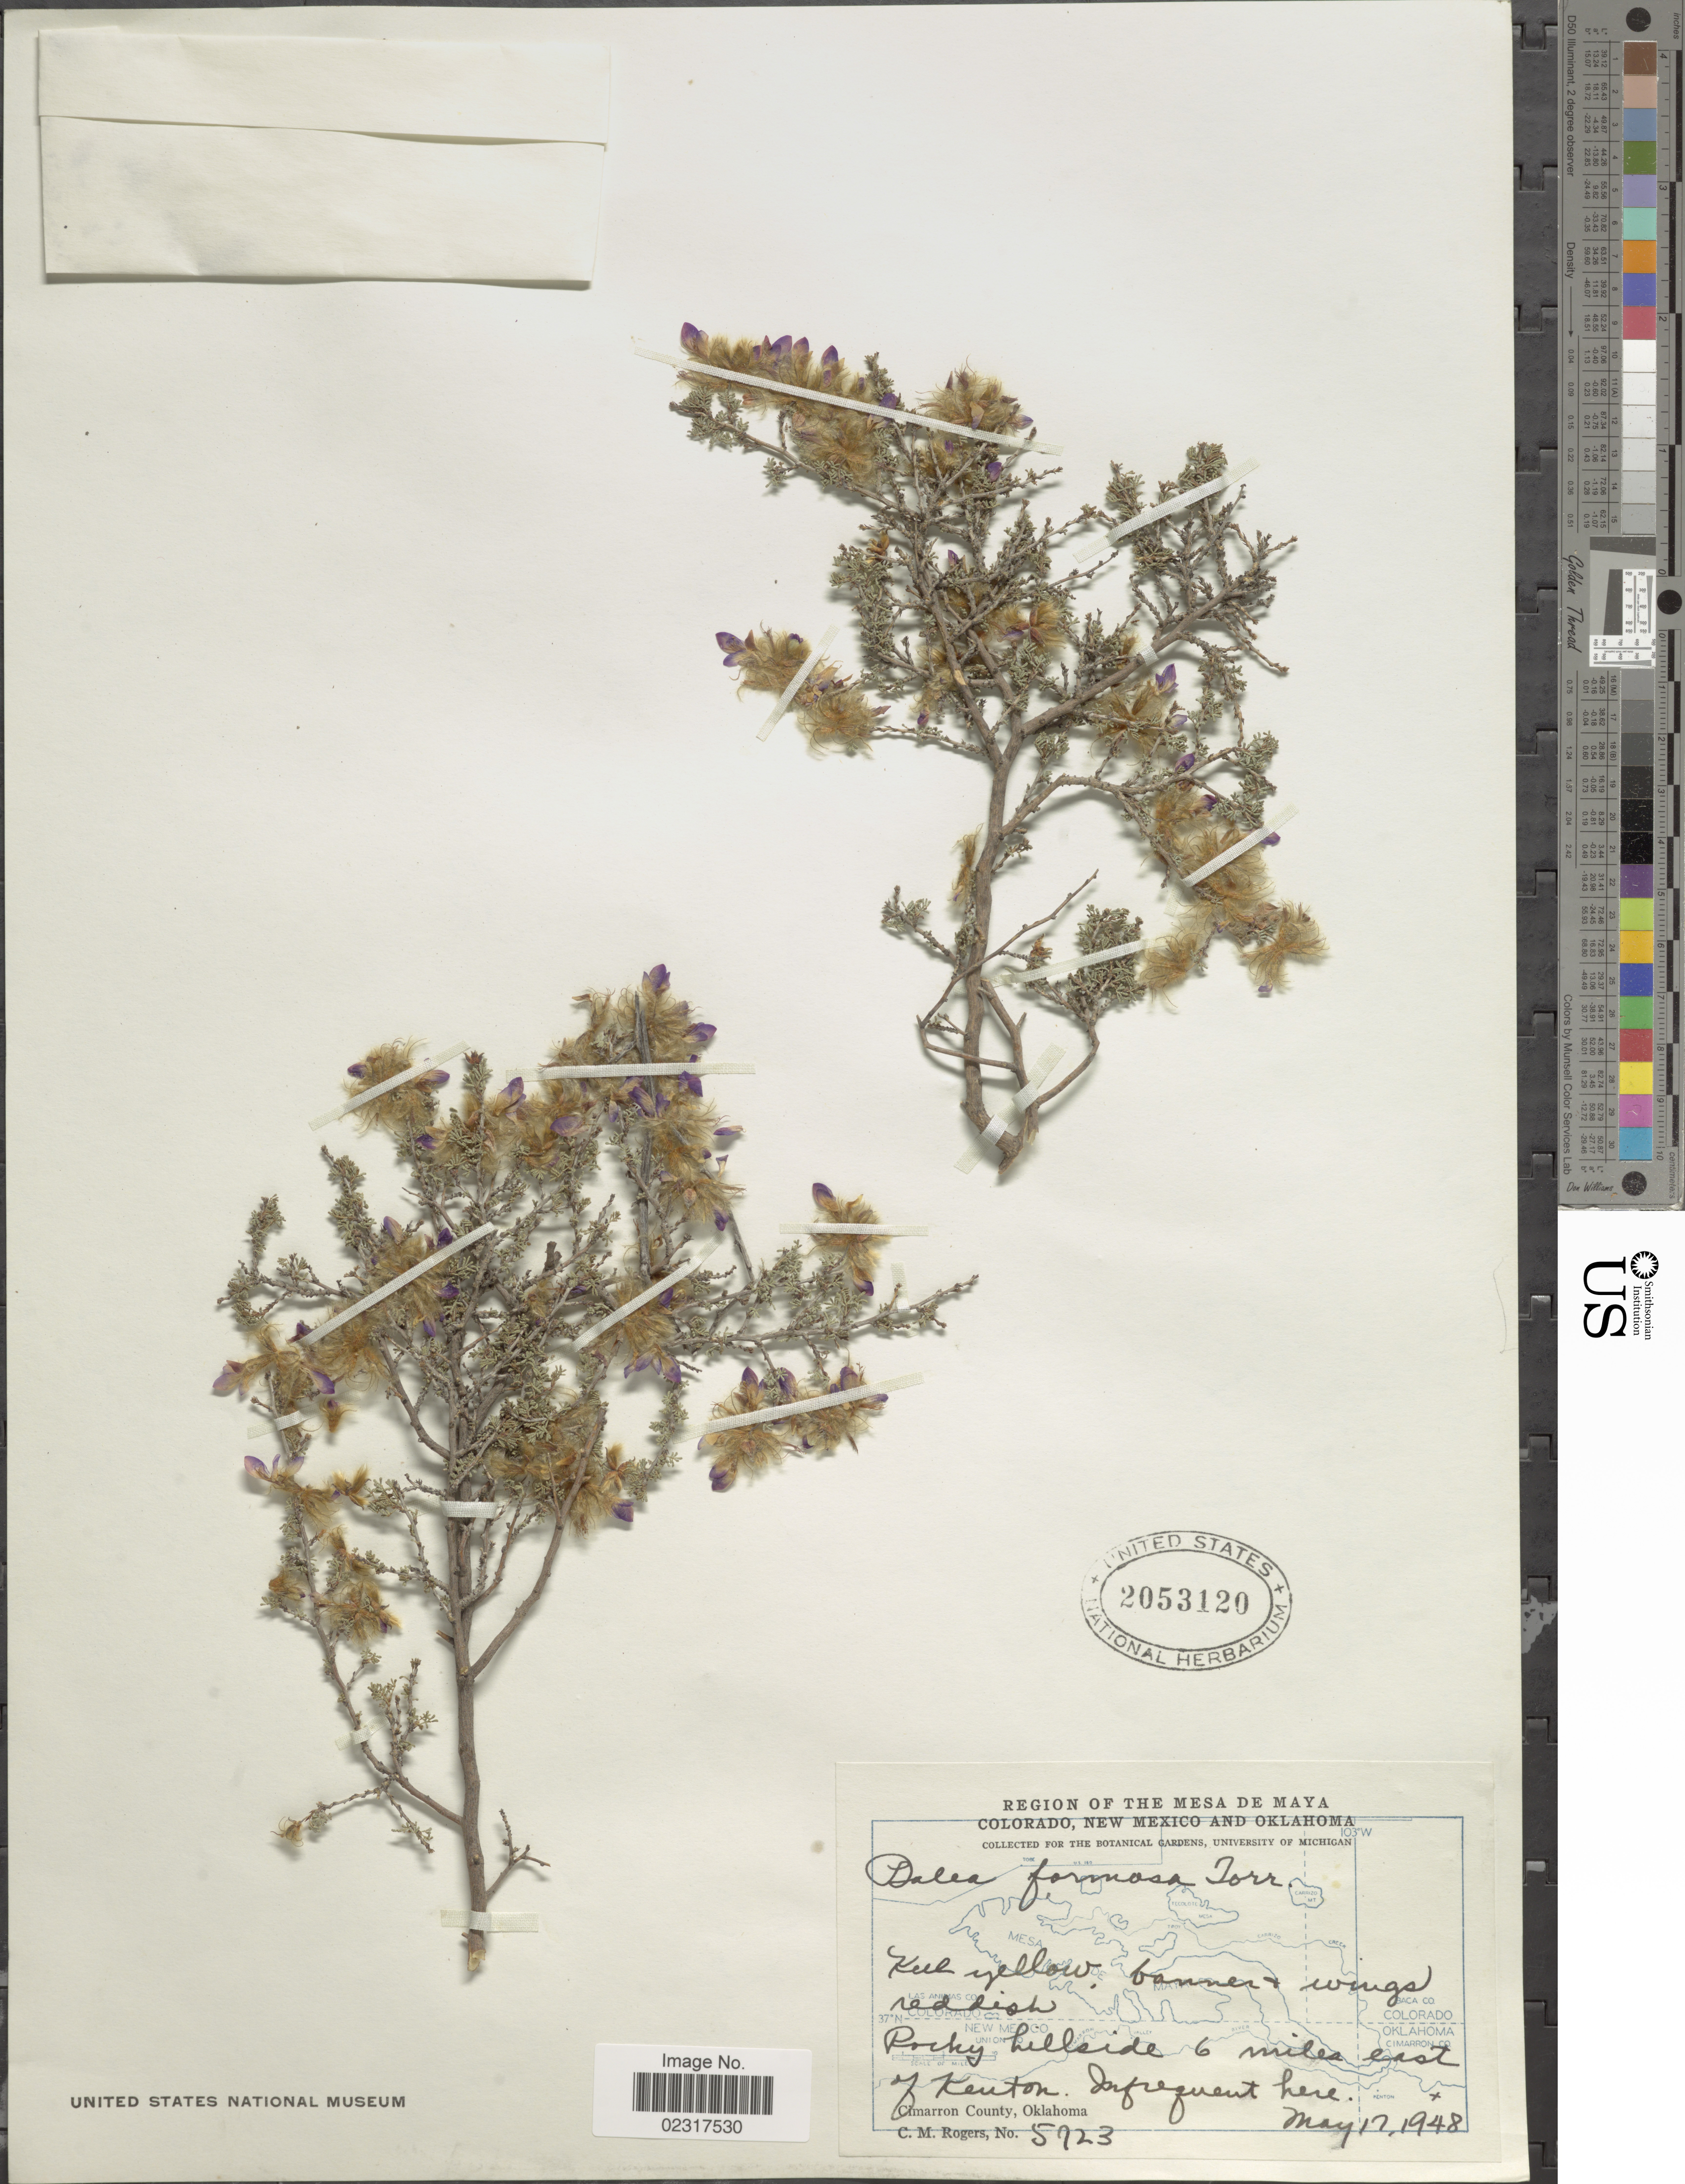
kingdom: Plantae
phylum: Tracheophyta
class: Magnoliopsida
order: Fabales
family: Fabaceae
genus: Dalea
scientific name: Dalea formosa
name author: Torr.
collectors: C. M. Rogers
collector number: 5723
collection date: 1948-05-17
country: United States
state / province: Oklahoma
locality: Rocky hillside 6 miles east of Kenton, infrequent here, Cimarron County.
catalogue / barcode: US 2053120